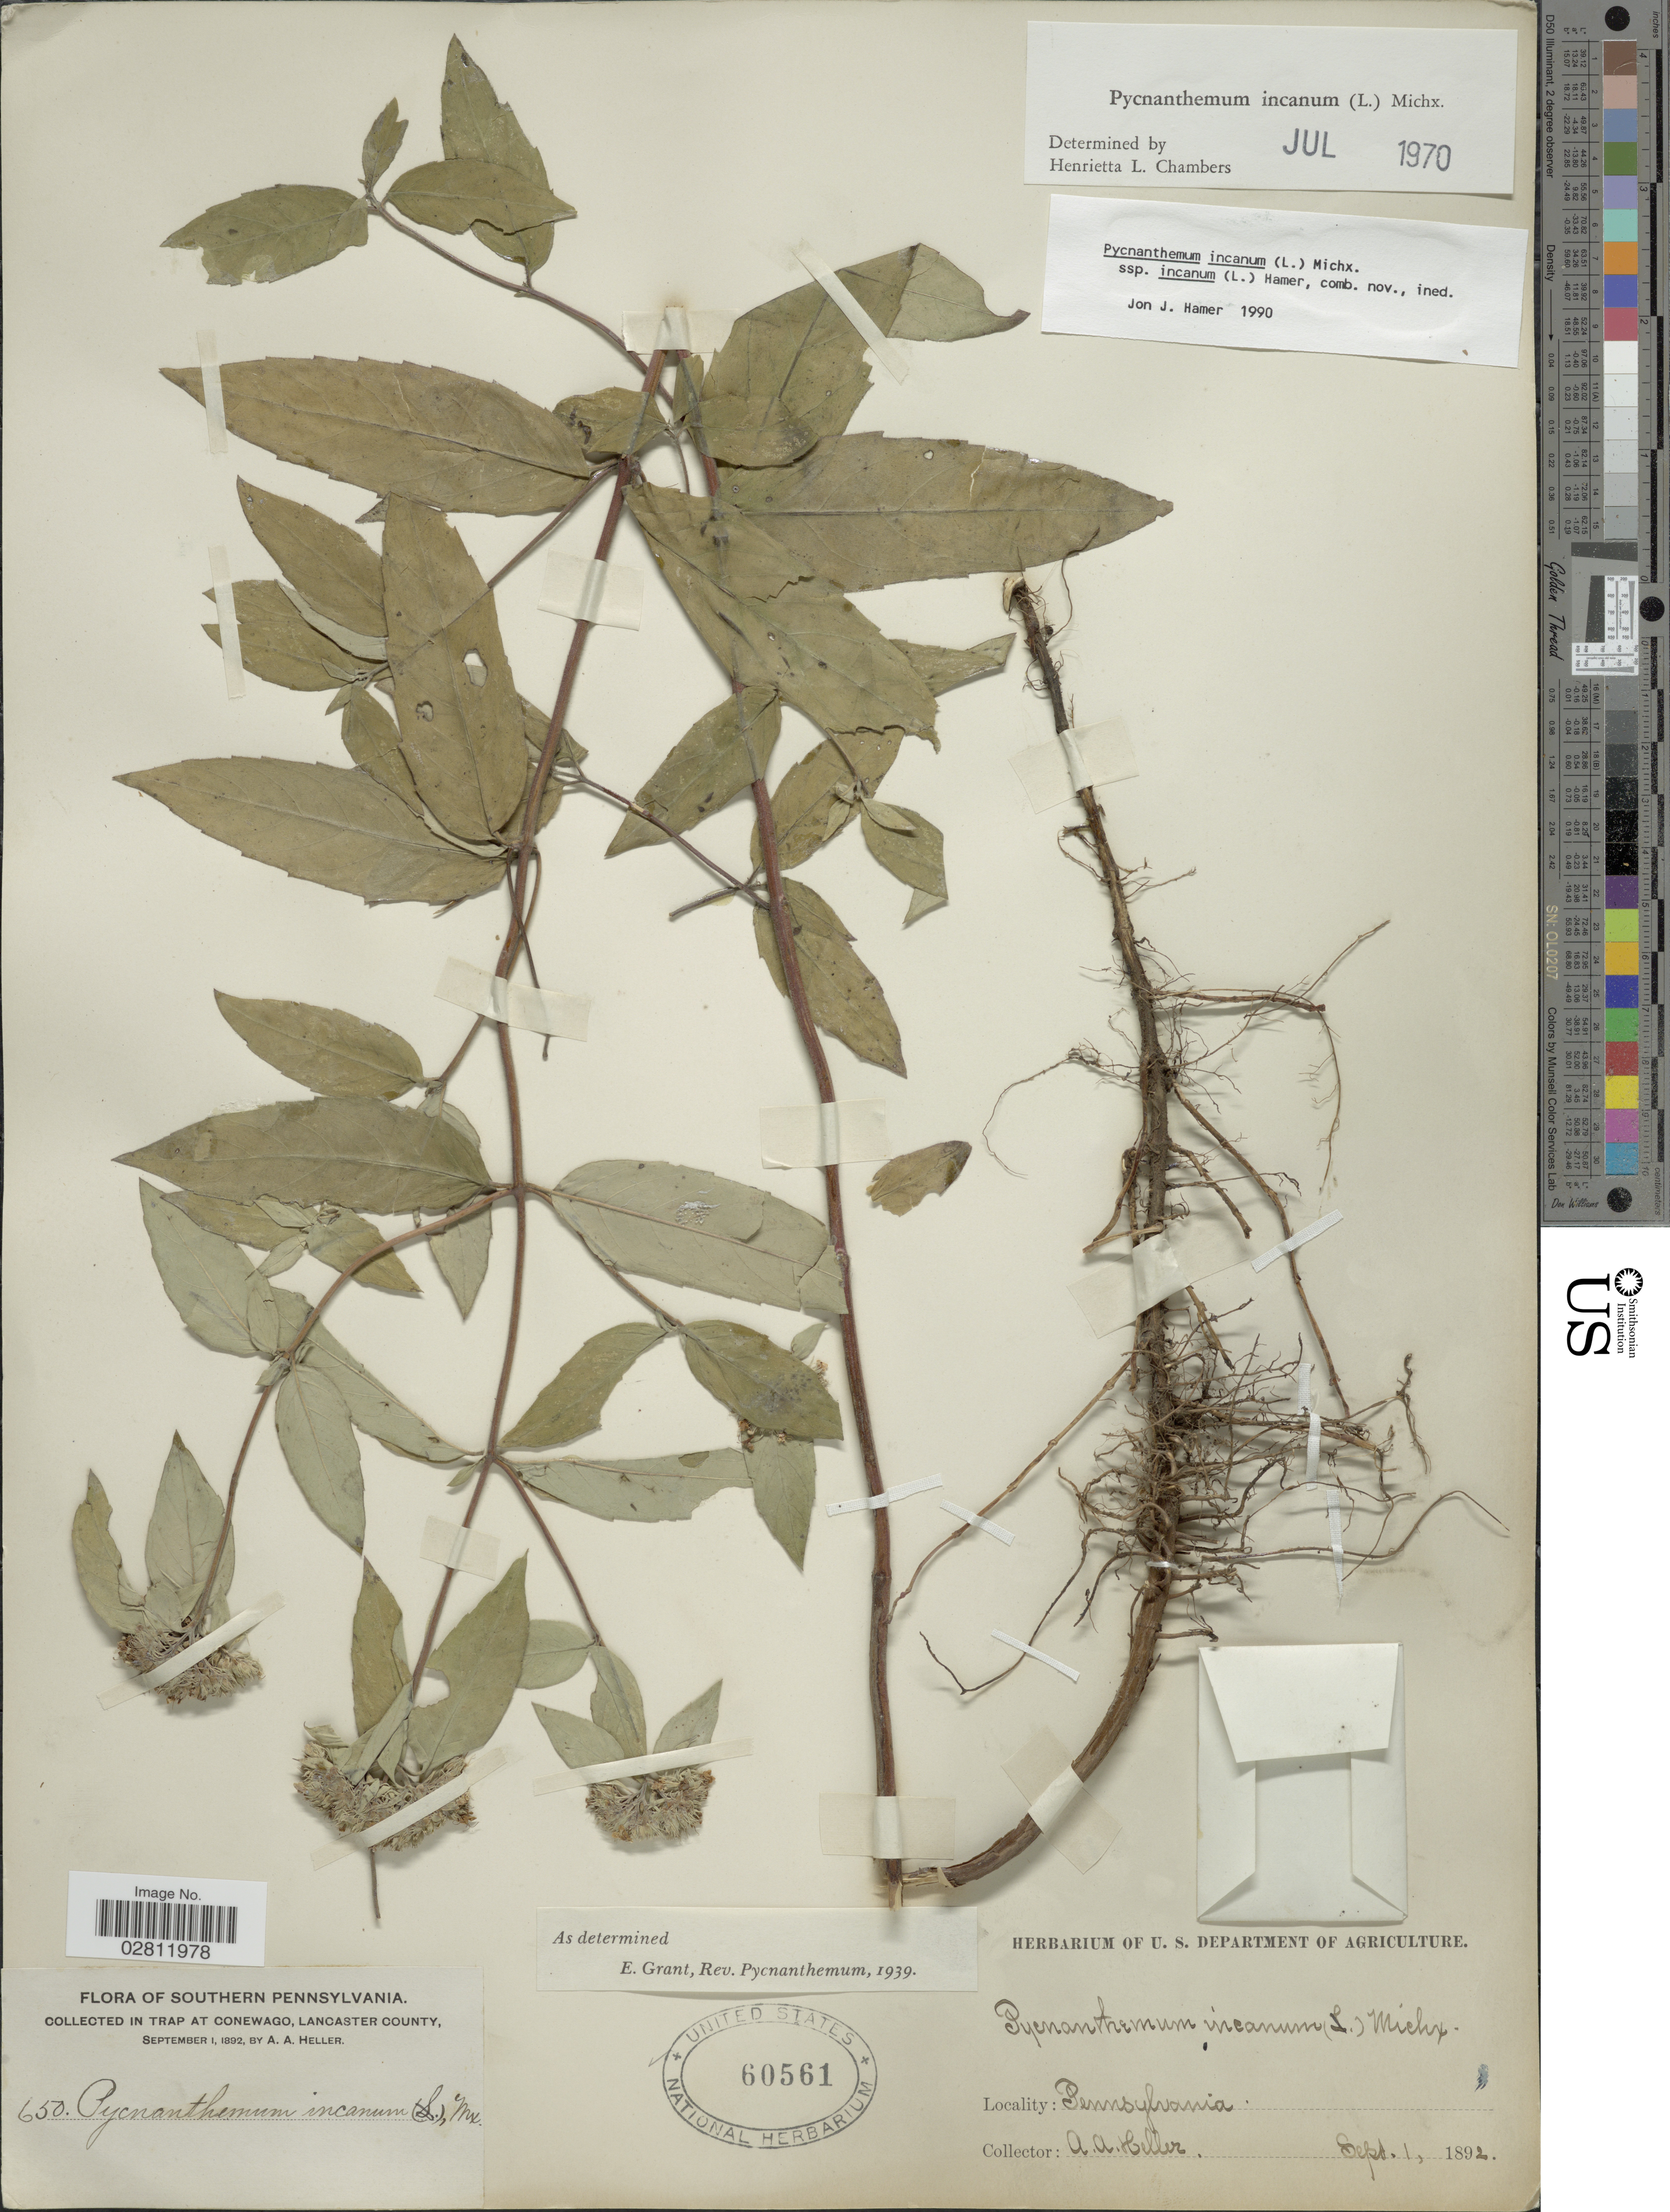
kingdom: Plantae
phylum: Tracheophyta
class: Magnoliopsida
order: Lamiales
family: Lamiaceae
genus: Pycnanthemum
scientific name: Pycnanthemum incanum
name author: (L.) Michx.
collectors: A. A. Heller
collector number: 650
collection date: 1892-09-01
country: United States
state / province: Pennsylvania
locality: Southern Pennsylvania. In trap at Conewago, Lancaster County.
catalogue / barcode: US 60561